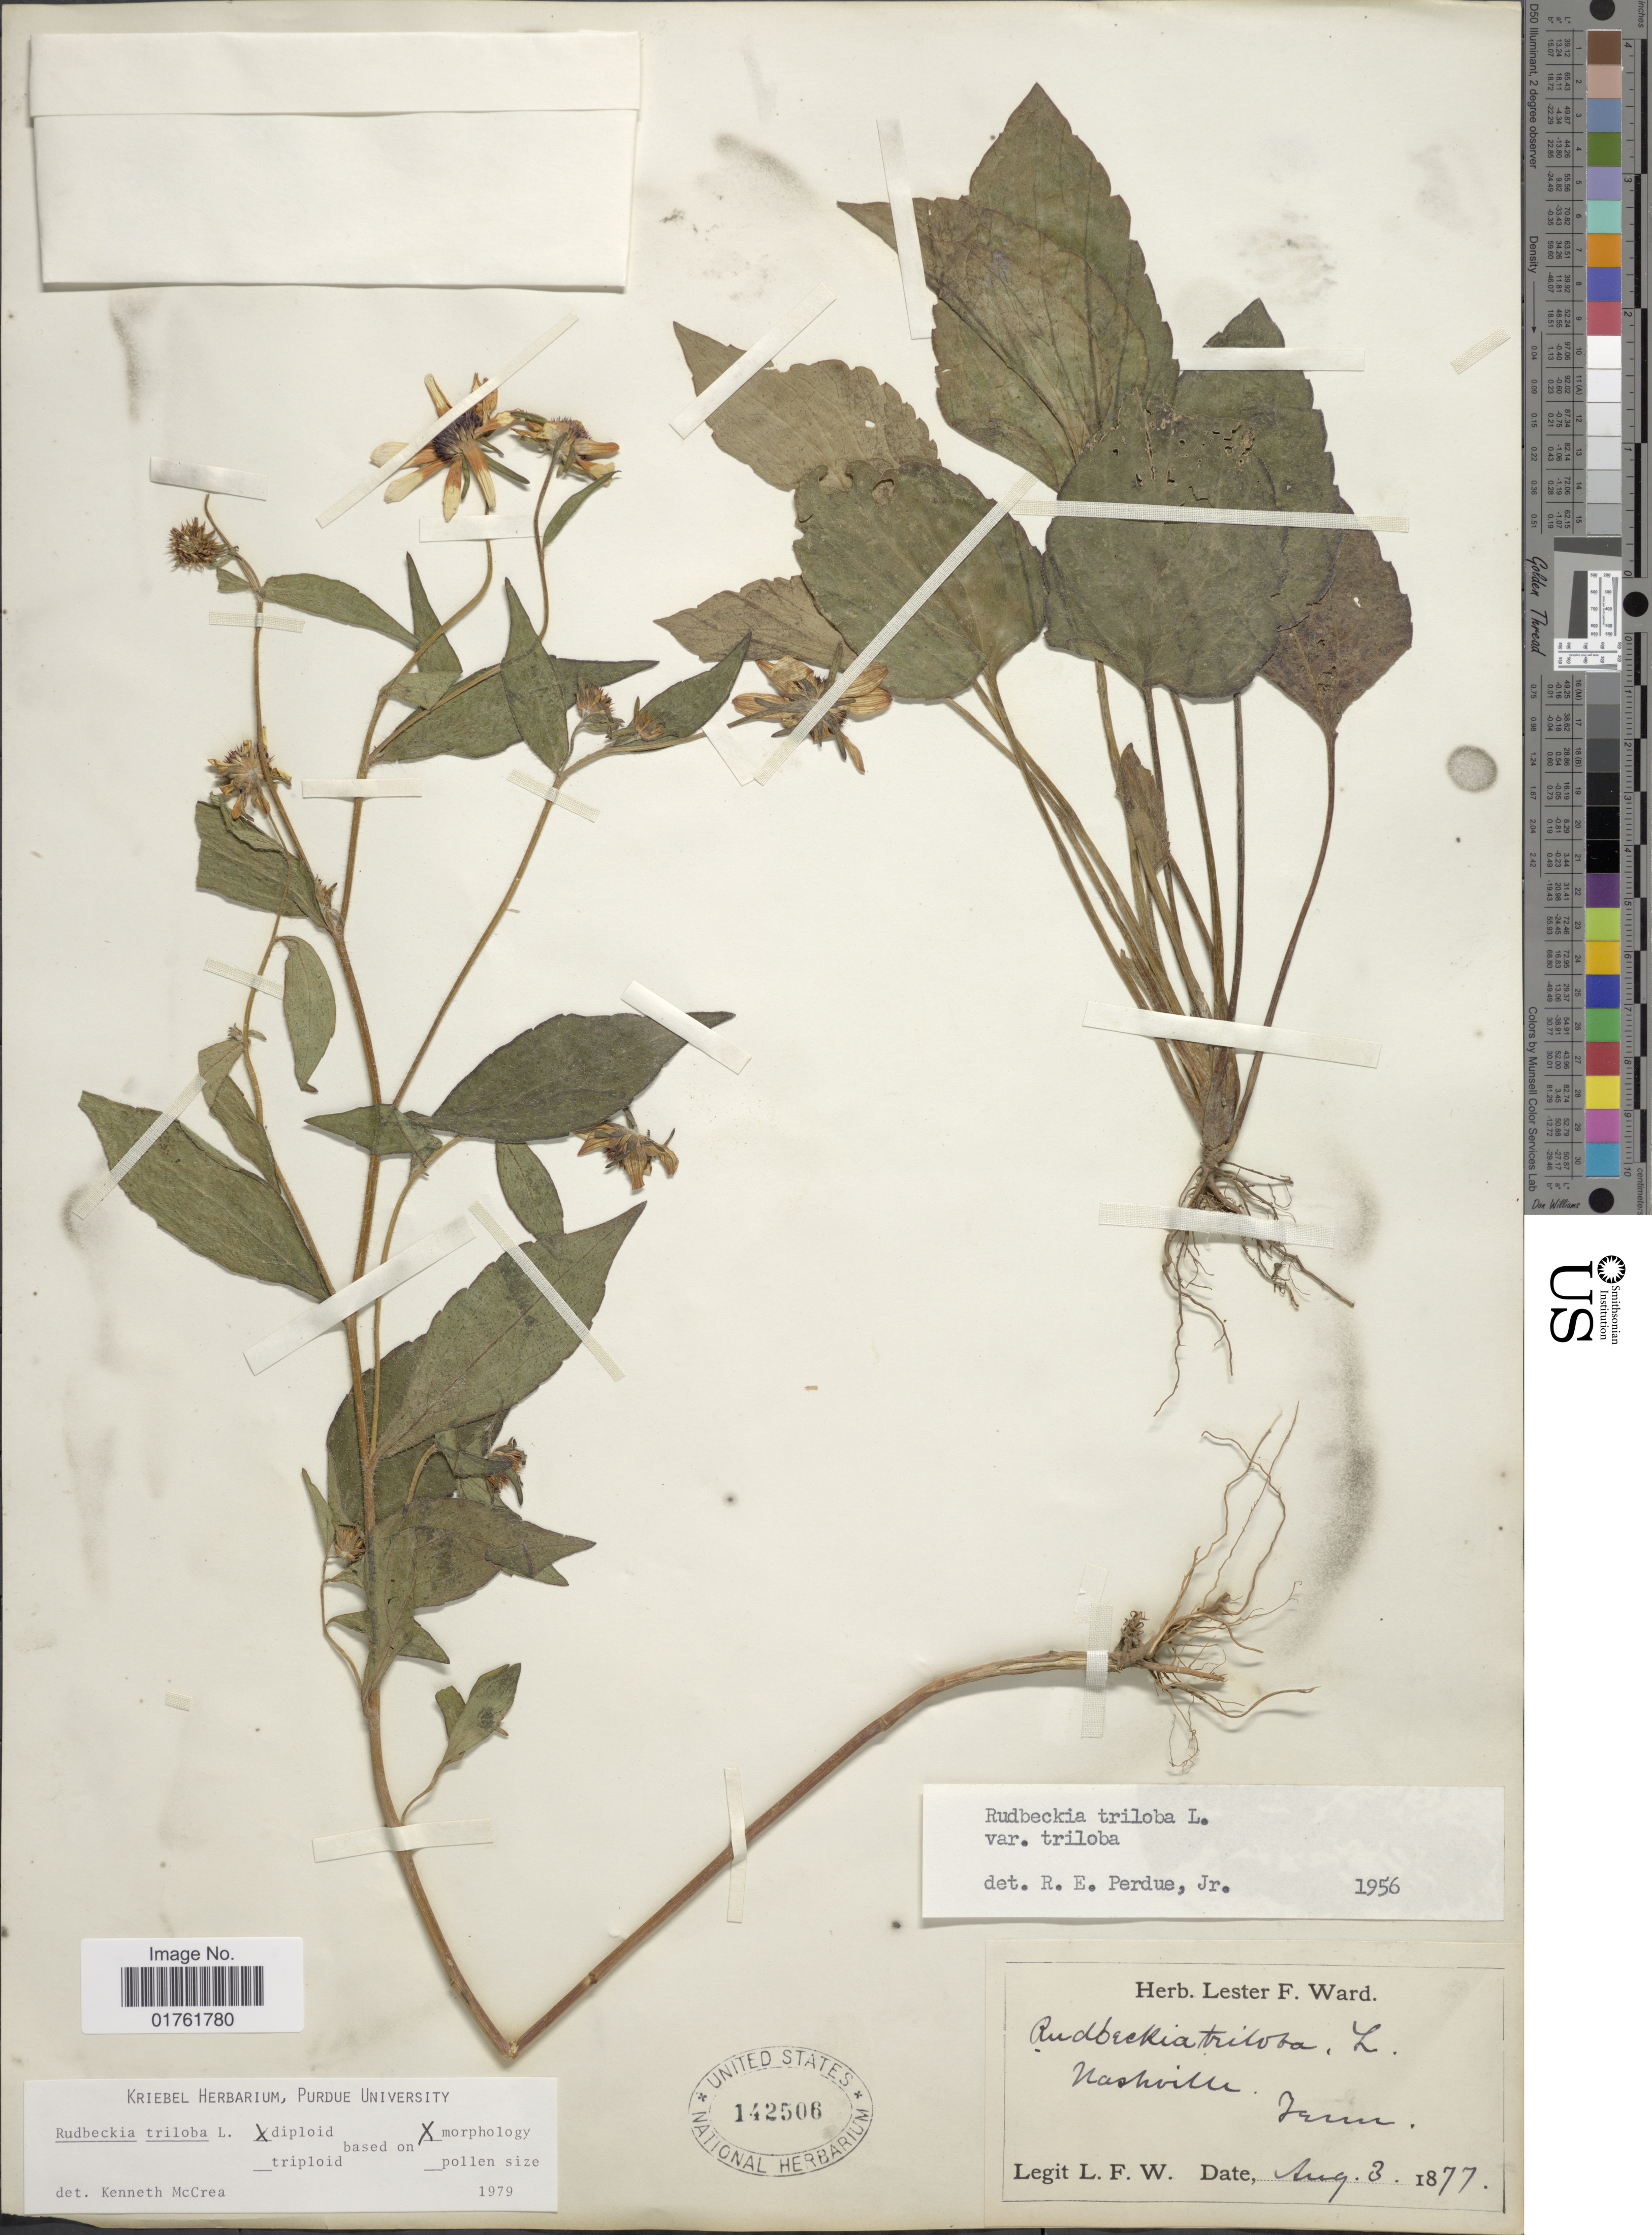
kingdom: Plantae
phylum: Tracheophyta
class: Magnoliopsida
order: Asterales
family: Asteraceae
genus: Rudbeckia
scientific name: Rudbeckia triloba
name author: L.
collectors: L. F. Ward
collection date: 1877-08-03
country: United States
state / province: Tennessee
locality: Nashville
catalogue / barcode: US 142506